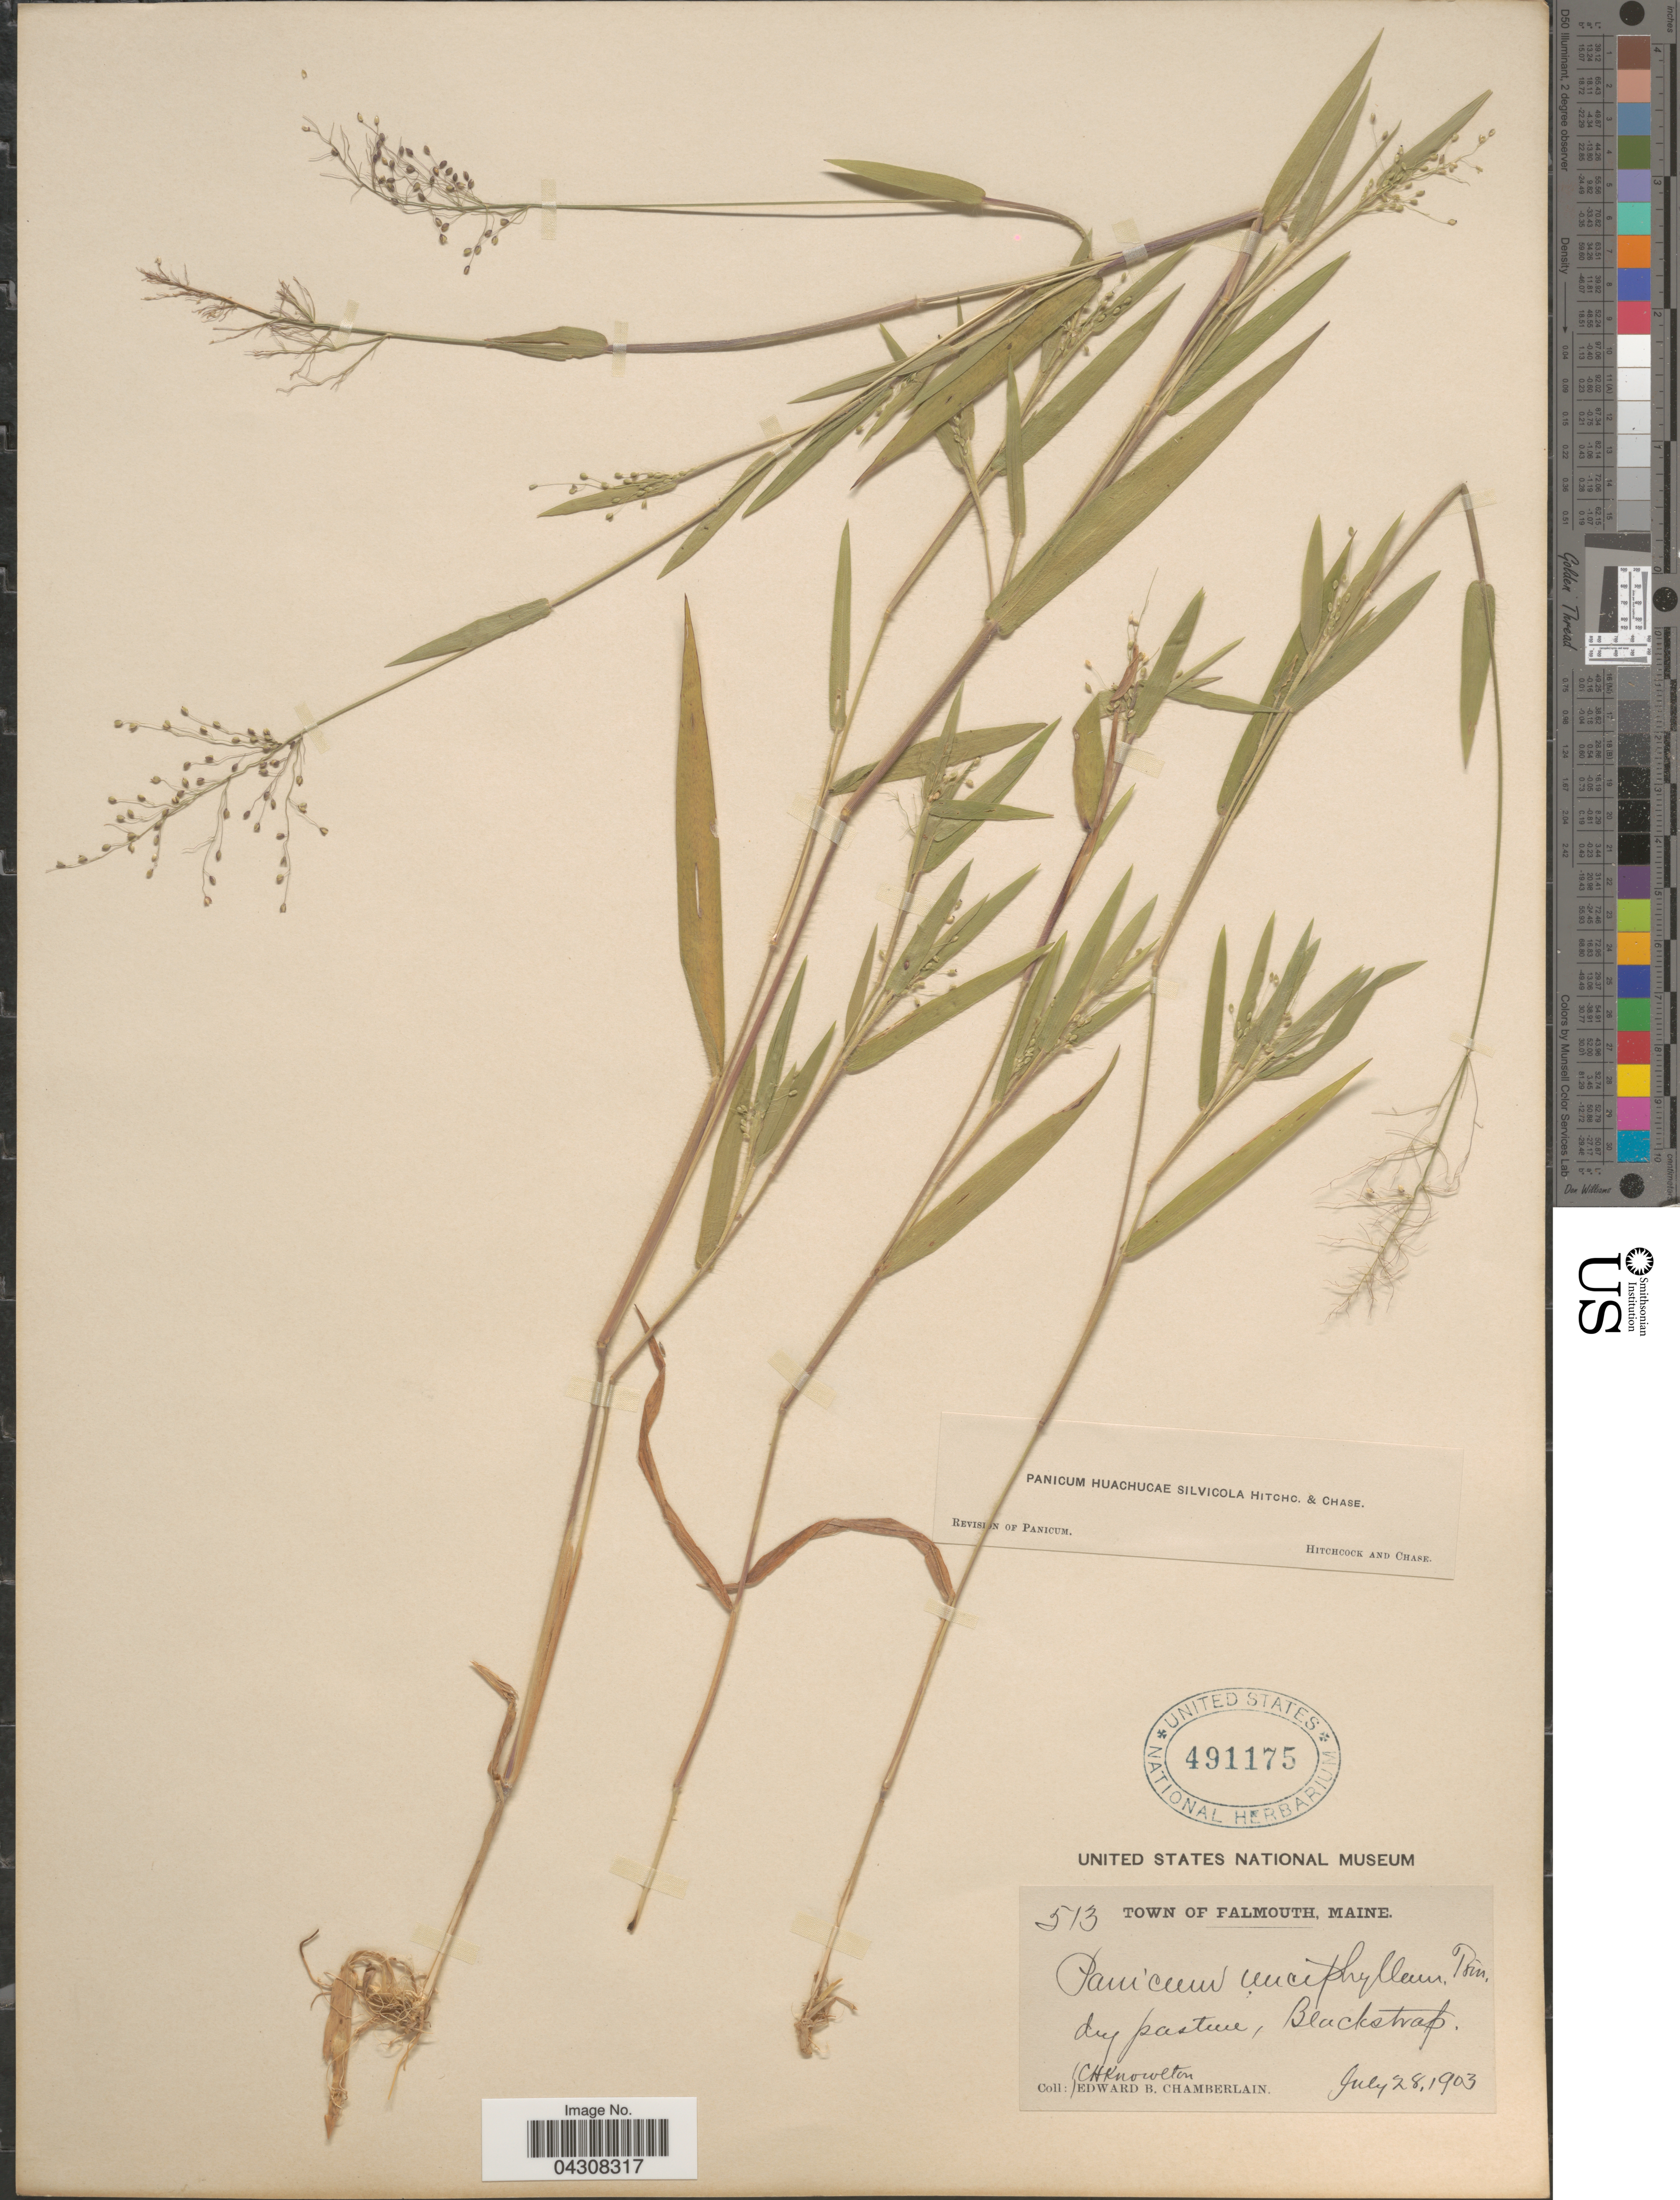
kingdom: Plantae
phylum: Tracheophyta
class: Liliopsida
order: Poales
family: Poaceae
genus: Dichanthelium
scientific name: Dichanthelium acuminatum var. acuminatum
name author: (Sw.) Gould & C.A. Clark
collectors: C. H. Knowlton & E. Chamberlain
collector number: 513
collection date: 1903-07-28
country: United States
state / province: Maine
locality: Town of Falmouth. Dry pasture, Blackstrap.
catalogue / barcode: US 491175